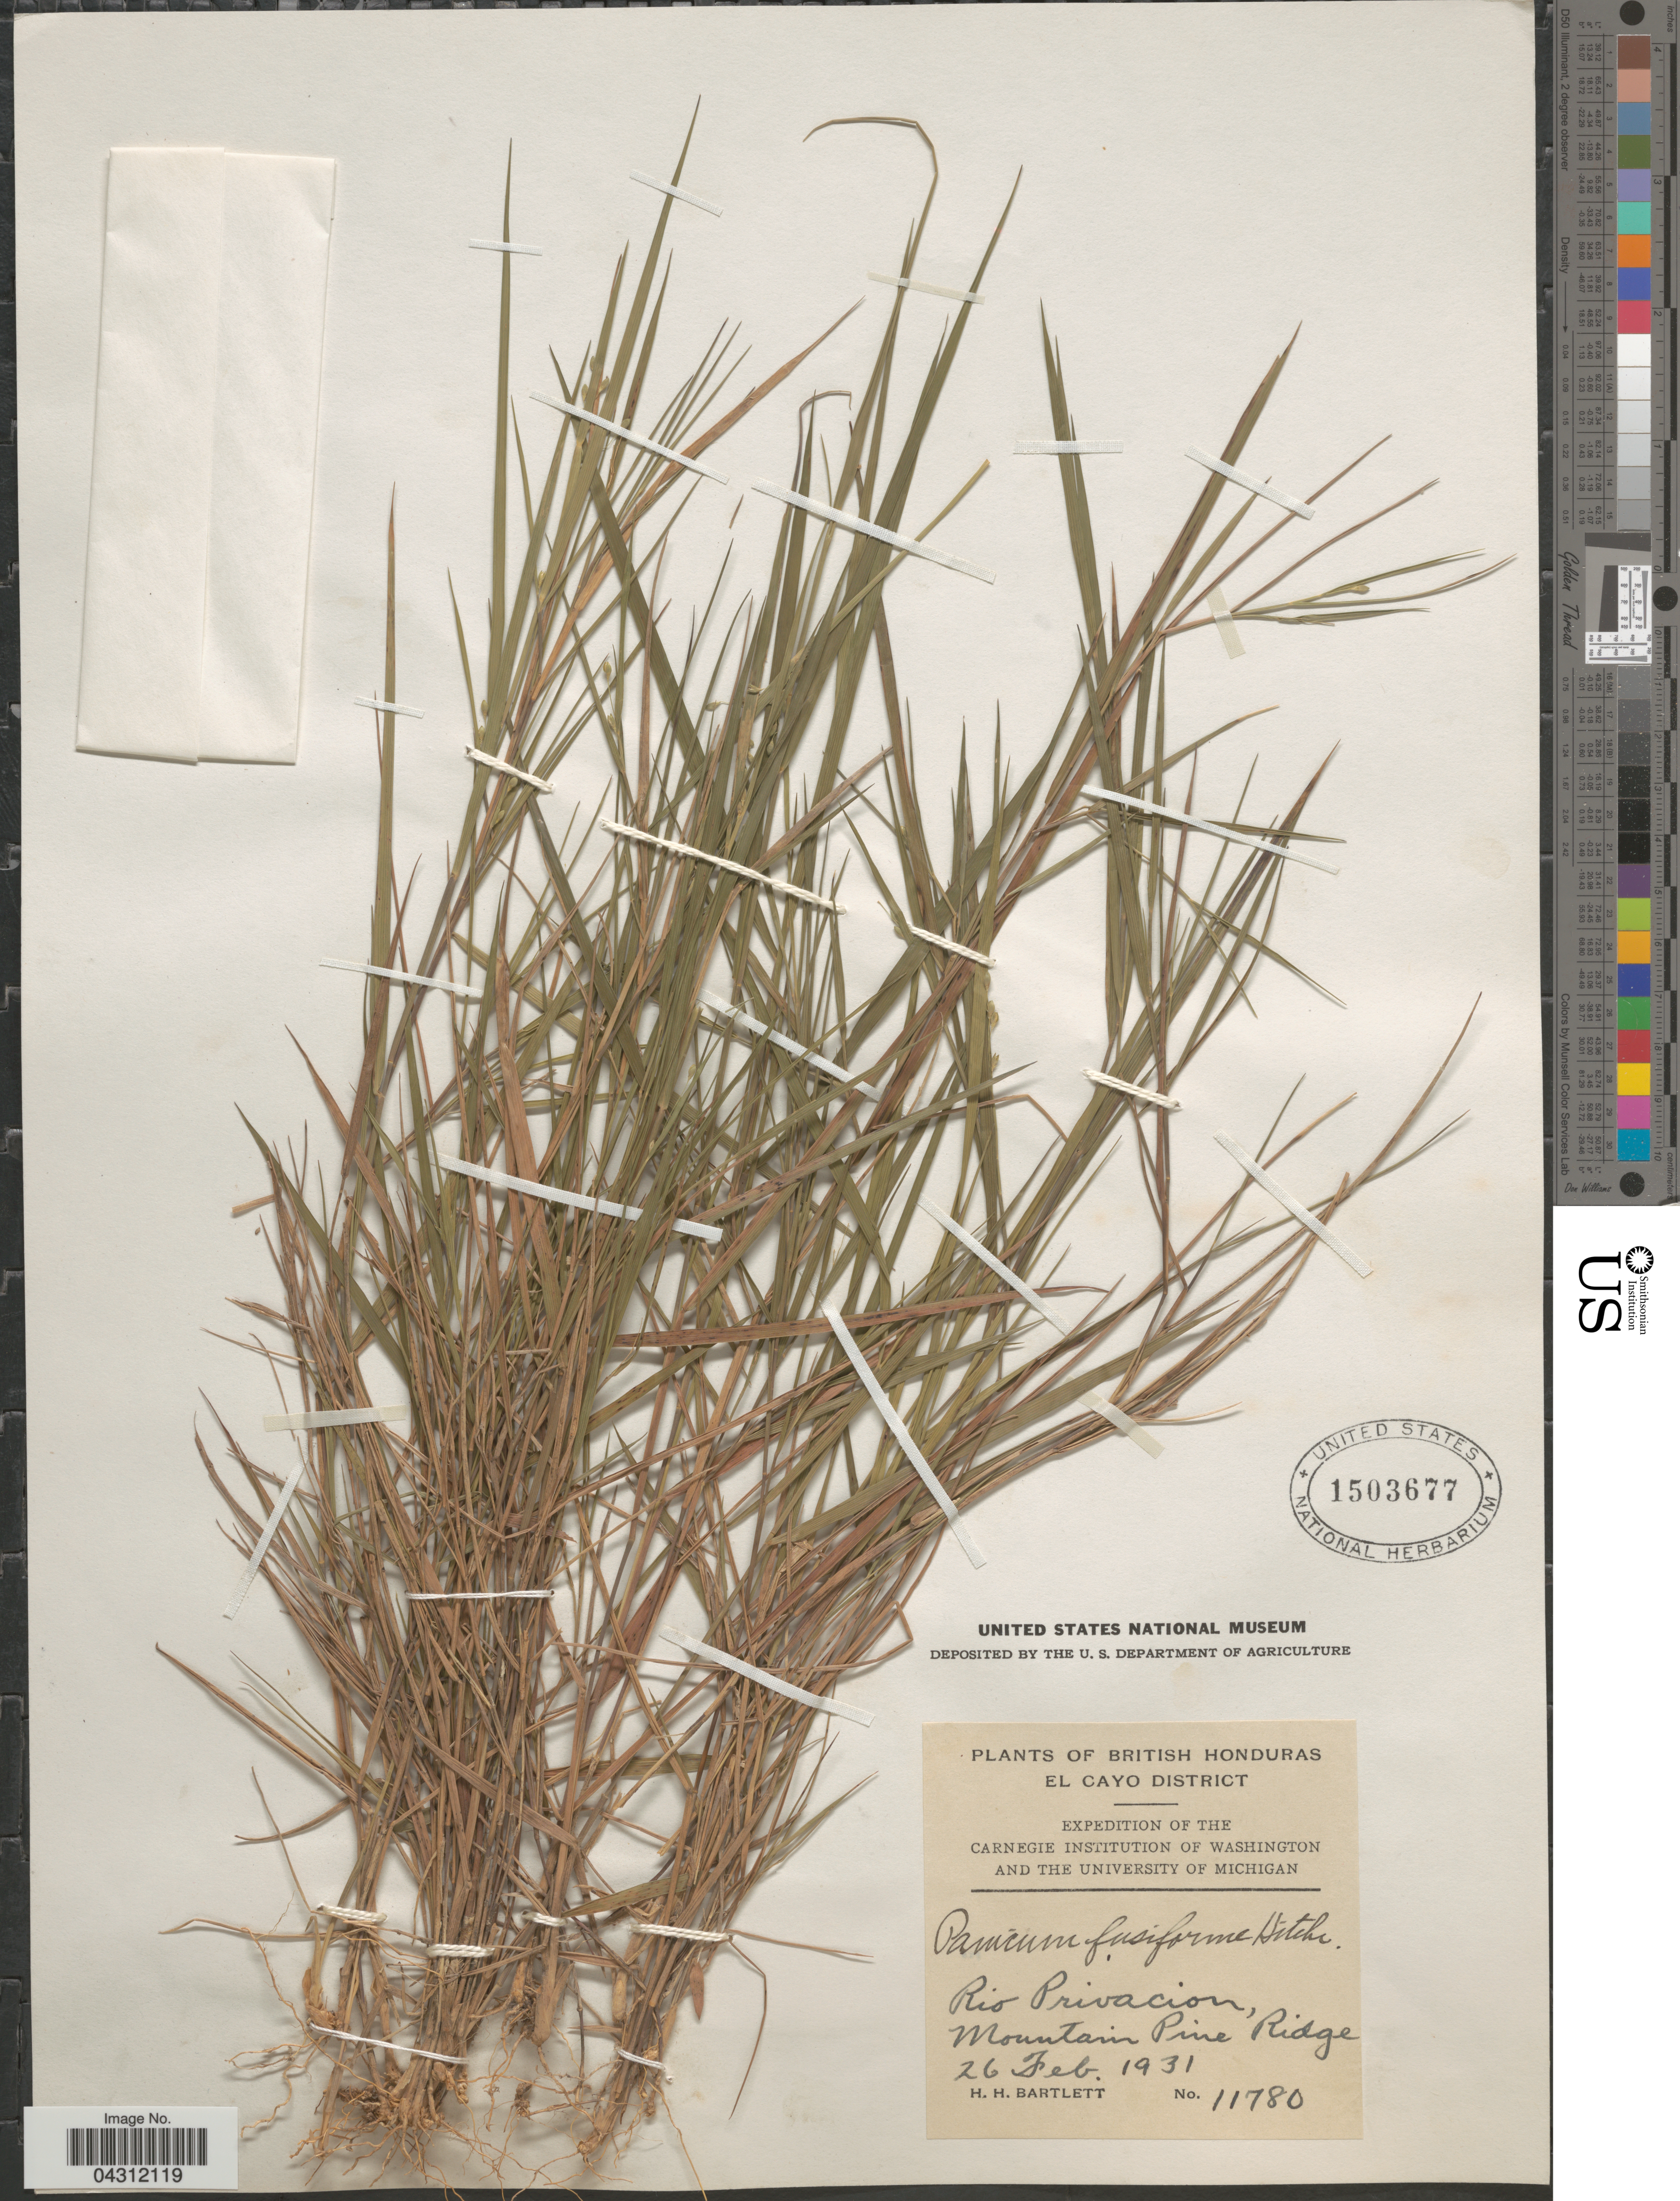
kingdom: Plantae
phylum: Tracheophyta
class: Liliopsida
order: Poales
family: Poaceae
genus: Dichanthelium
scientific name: Dichanthelium aciculare var. ramosum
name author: (Griseb.) Davidse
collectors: H. H. Bartlett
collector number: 11780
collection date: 1931-02-26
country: Belize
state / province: Cayo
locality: British Honduras. El Cayo District. Expedition Of The Carnegie Institution Of Washington And The University Of Michigan. Rio Privacion, Mountain Pine Ridge.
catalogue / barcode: US 1503677